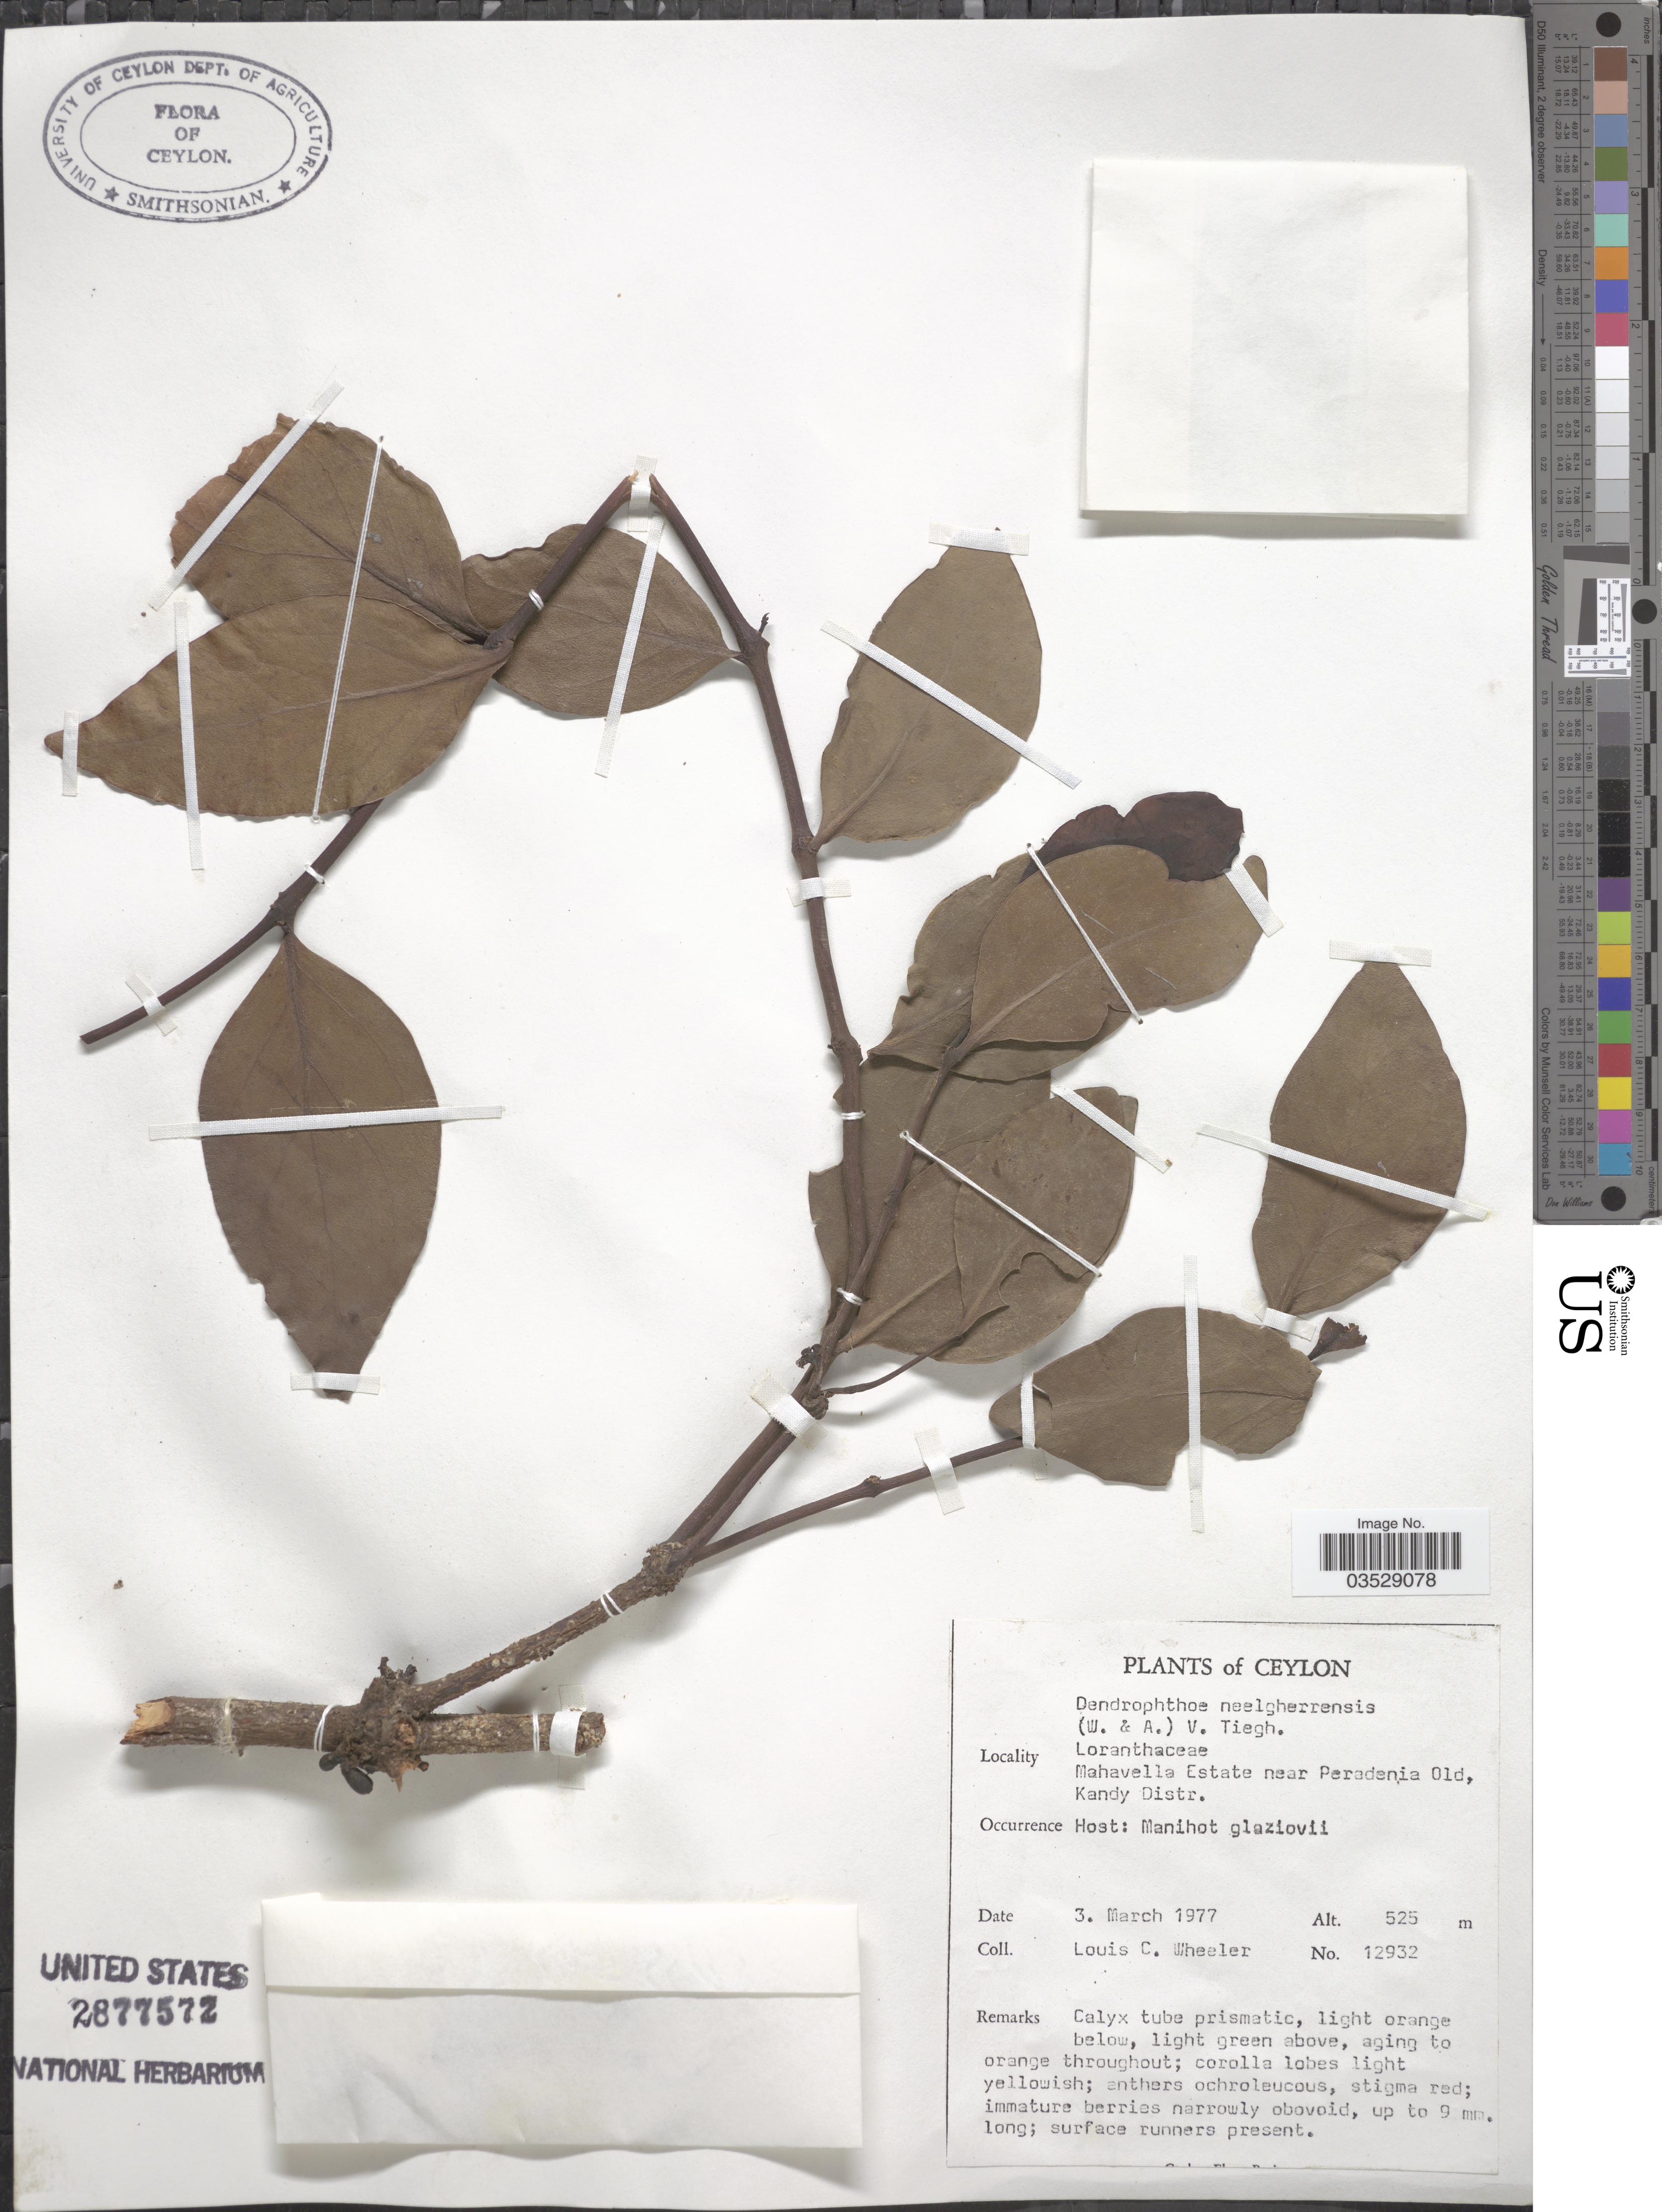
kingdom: Plantae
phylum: Tracheophyta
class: Magnoliopsida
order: Santalales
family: Loranthaceae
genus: Dendrophthoe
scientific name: Dendrophthoe trigona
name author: (Wight & Arn.) Danser ex Santapau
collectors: L. C. Wheeler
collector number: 12932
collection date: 1977-03-03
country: Sri Lanka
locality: Ceylon. Mahavella Estate near Peradenia Old, Kandy Distr.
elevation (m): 525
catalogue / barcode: US 2877572